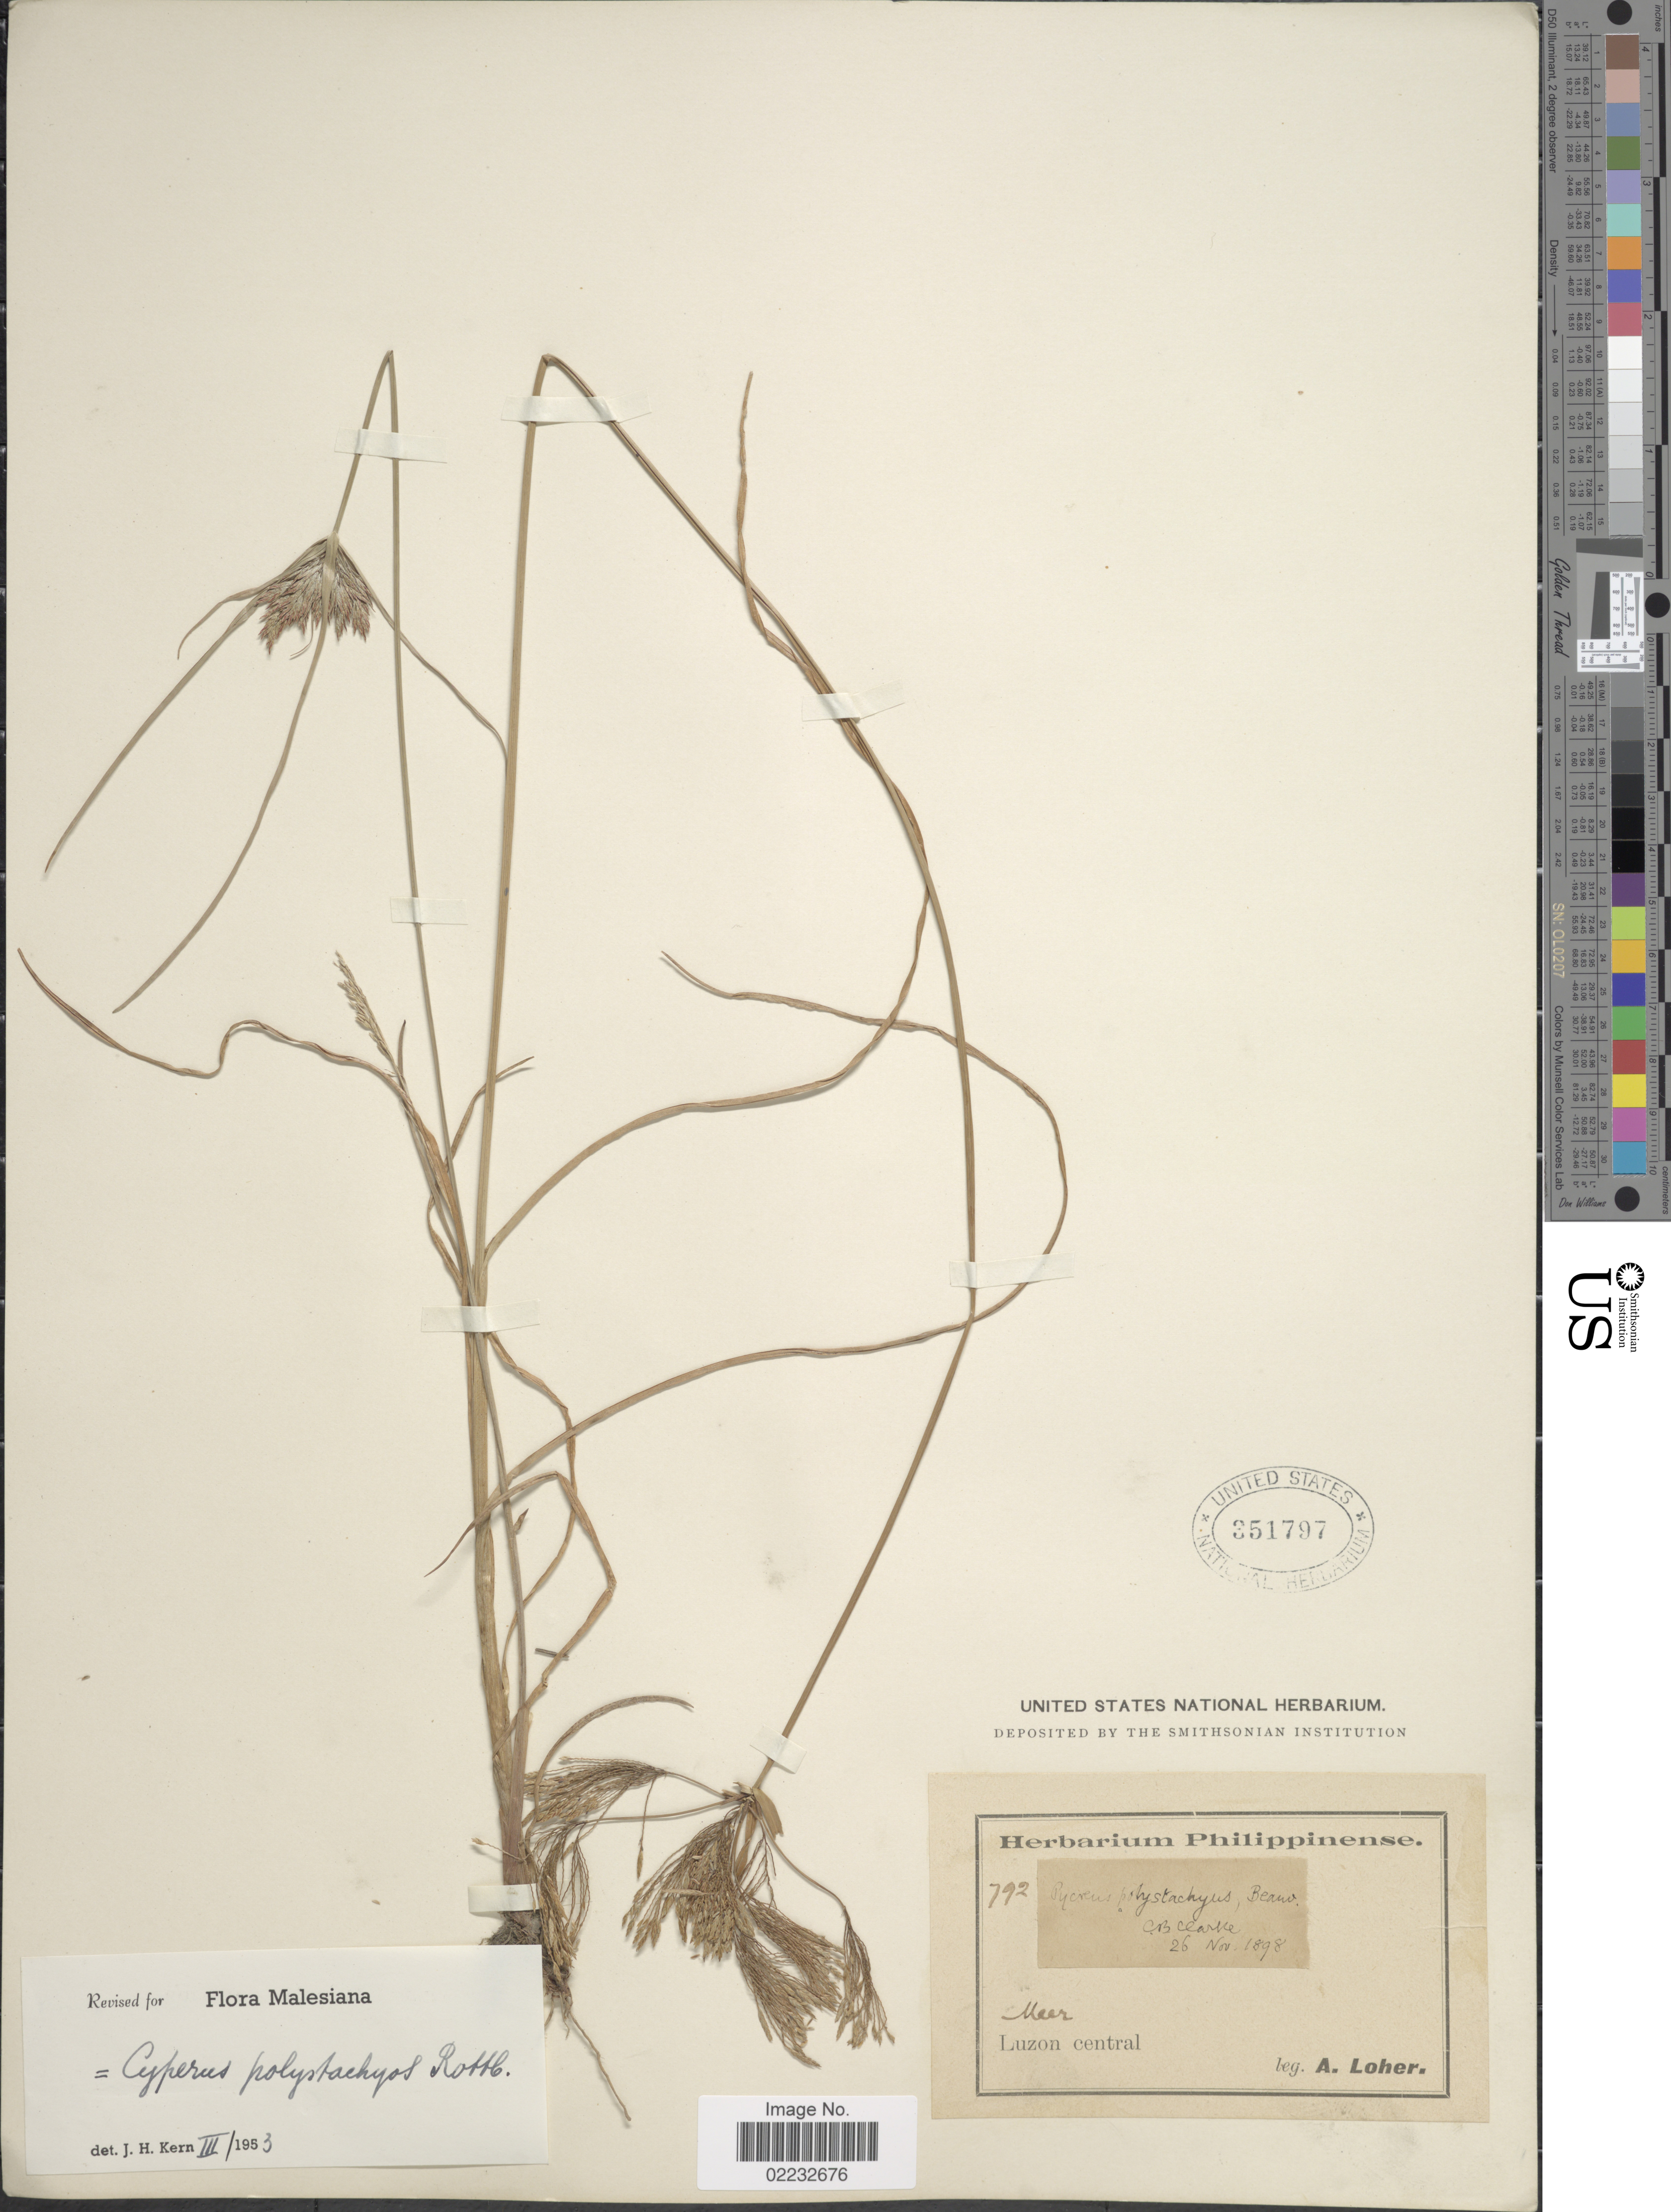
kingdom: Plantae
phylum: Tracheophyta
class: Liliopsida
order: Poales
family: Cyperaceae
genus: Cyperus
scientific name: Cyperus polystachyos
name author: Rottb.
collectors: A. Loher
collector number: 792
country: Philippines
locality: Meer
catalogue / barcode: US 351797